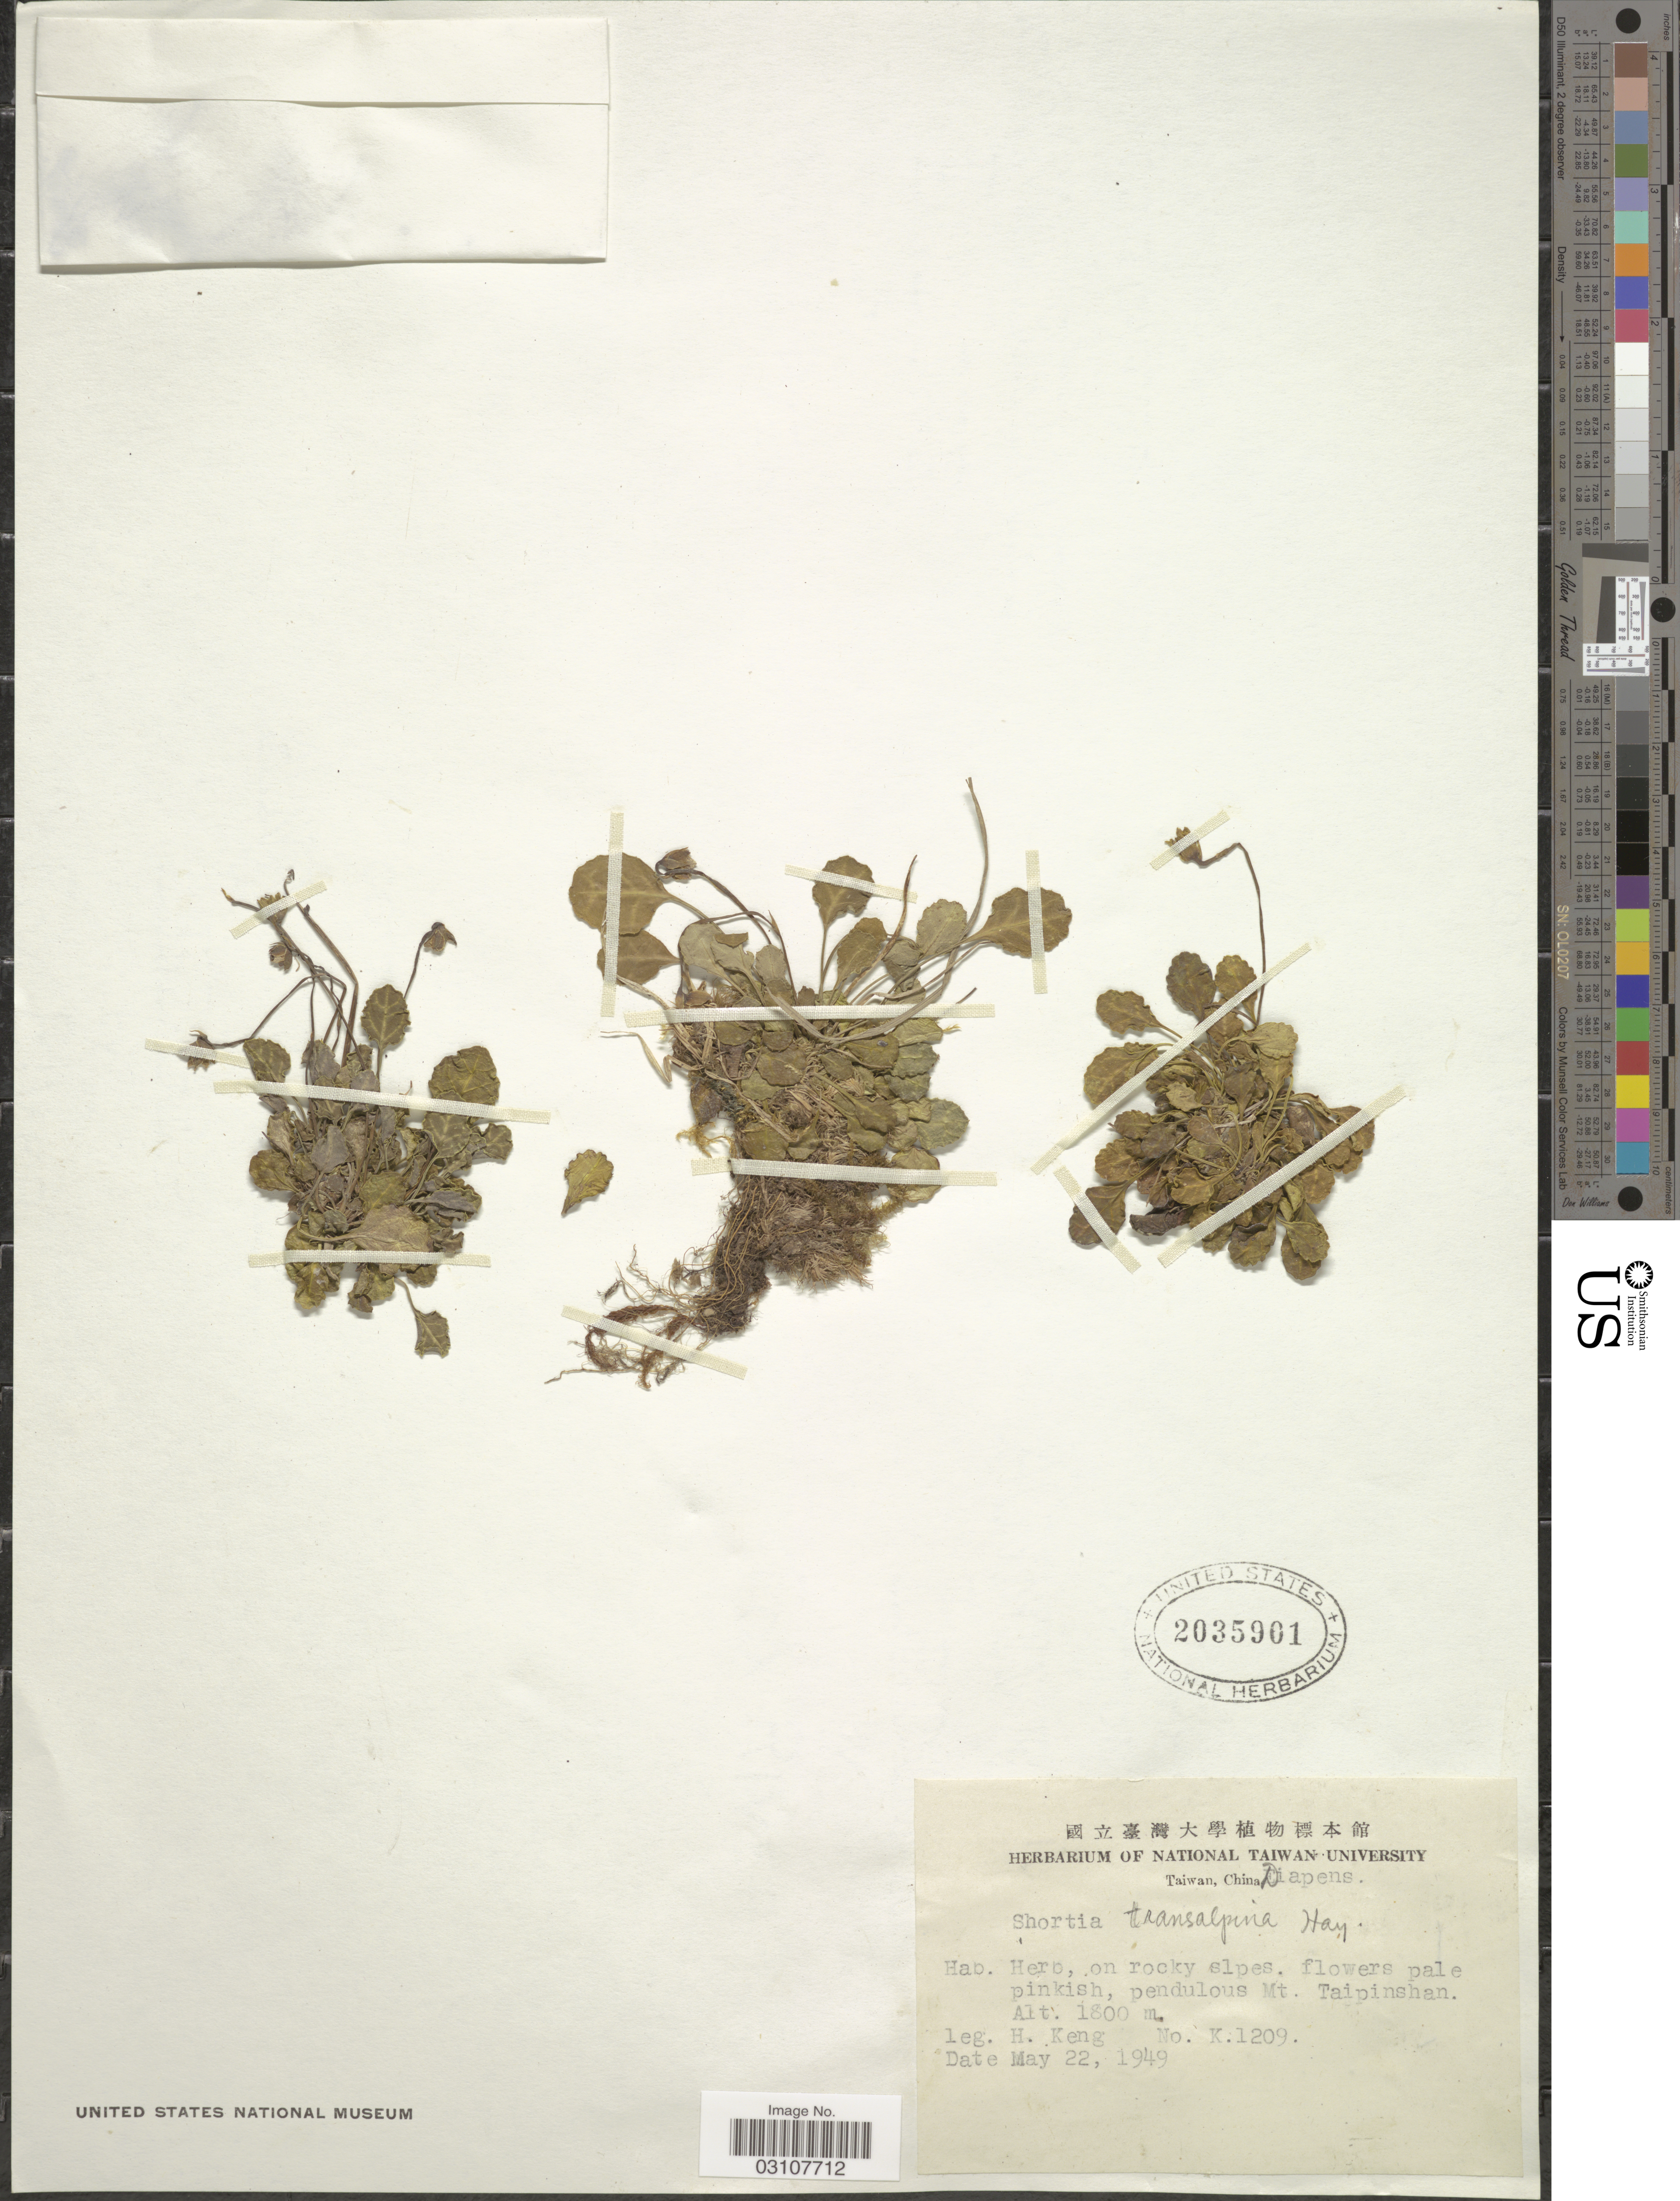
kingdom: Plantae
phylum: Tracheophyta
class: Magnoliopsida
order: Ericales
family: Diapensiaceae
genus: Shortia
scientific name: Shortia exappendiculata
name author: Hayata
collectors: H. Keng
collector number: K.1209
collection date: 1949-05-22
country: Taiwan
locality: Mt. Taipinshan.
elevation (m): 1800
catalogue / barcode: US 2035901